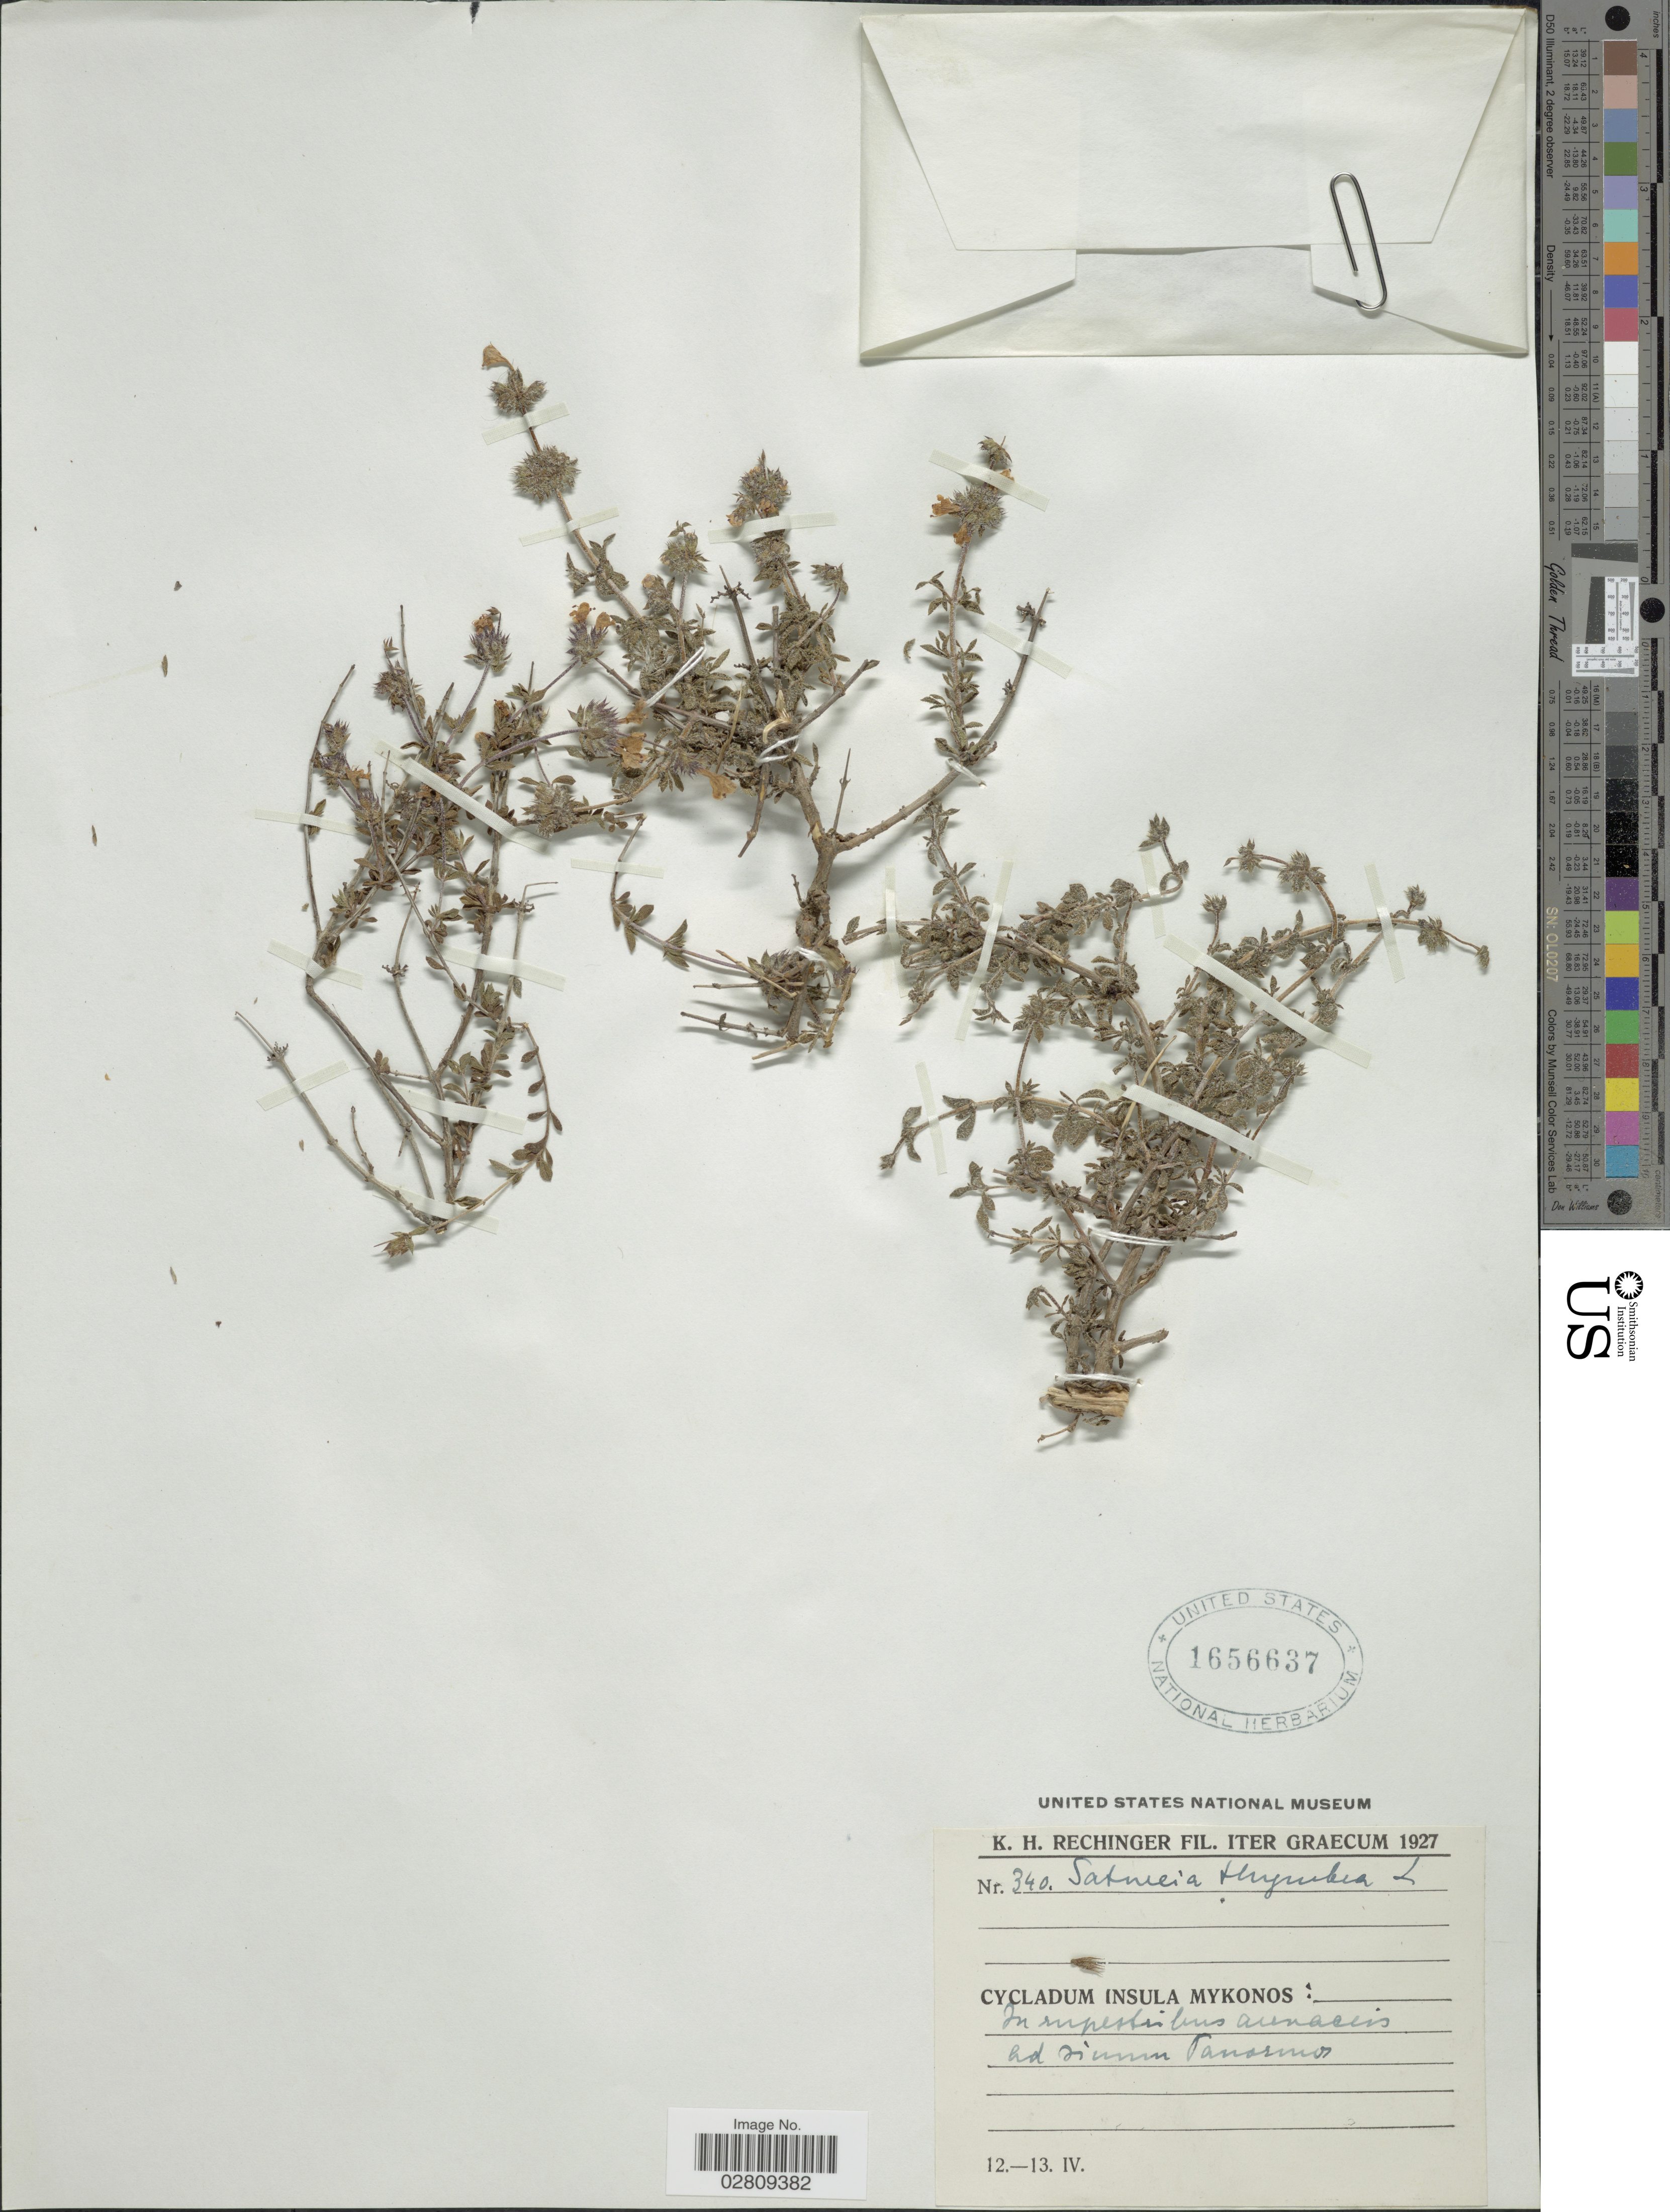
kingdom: Plantae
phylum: Tracheophyta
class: Magnoliopsida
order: Lamiales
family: Lamiaceae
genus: Satureja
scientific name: Satureja thymbra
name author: L.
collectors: K. H. Rechinger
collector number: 340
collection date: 1927-04-12/1927-04-13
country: Greece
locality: Iter Graecum. Cycladum Insula Mykonos. In supestribus arenascis ad sinum Panarmos.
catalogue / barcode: US 1656637